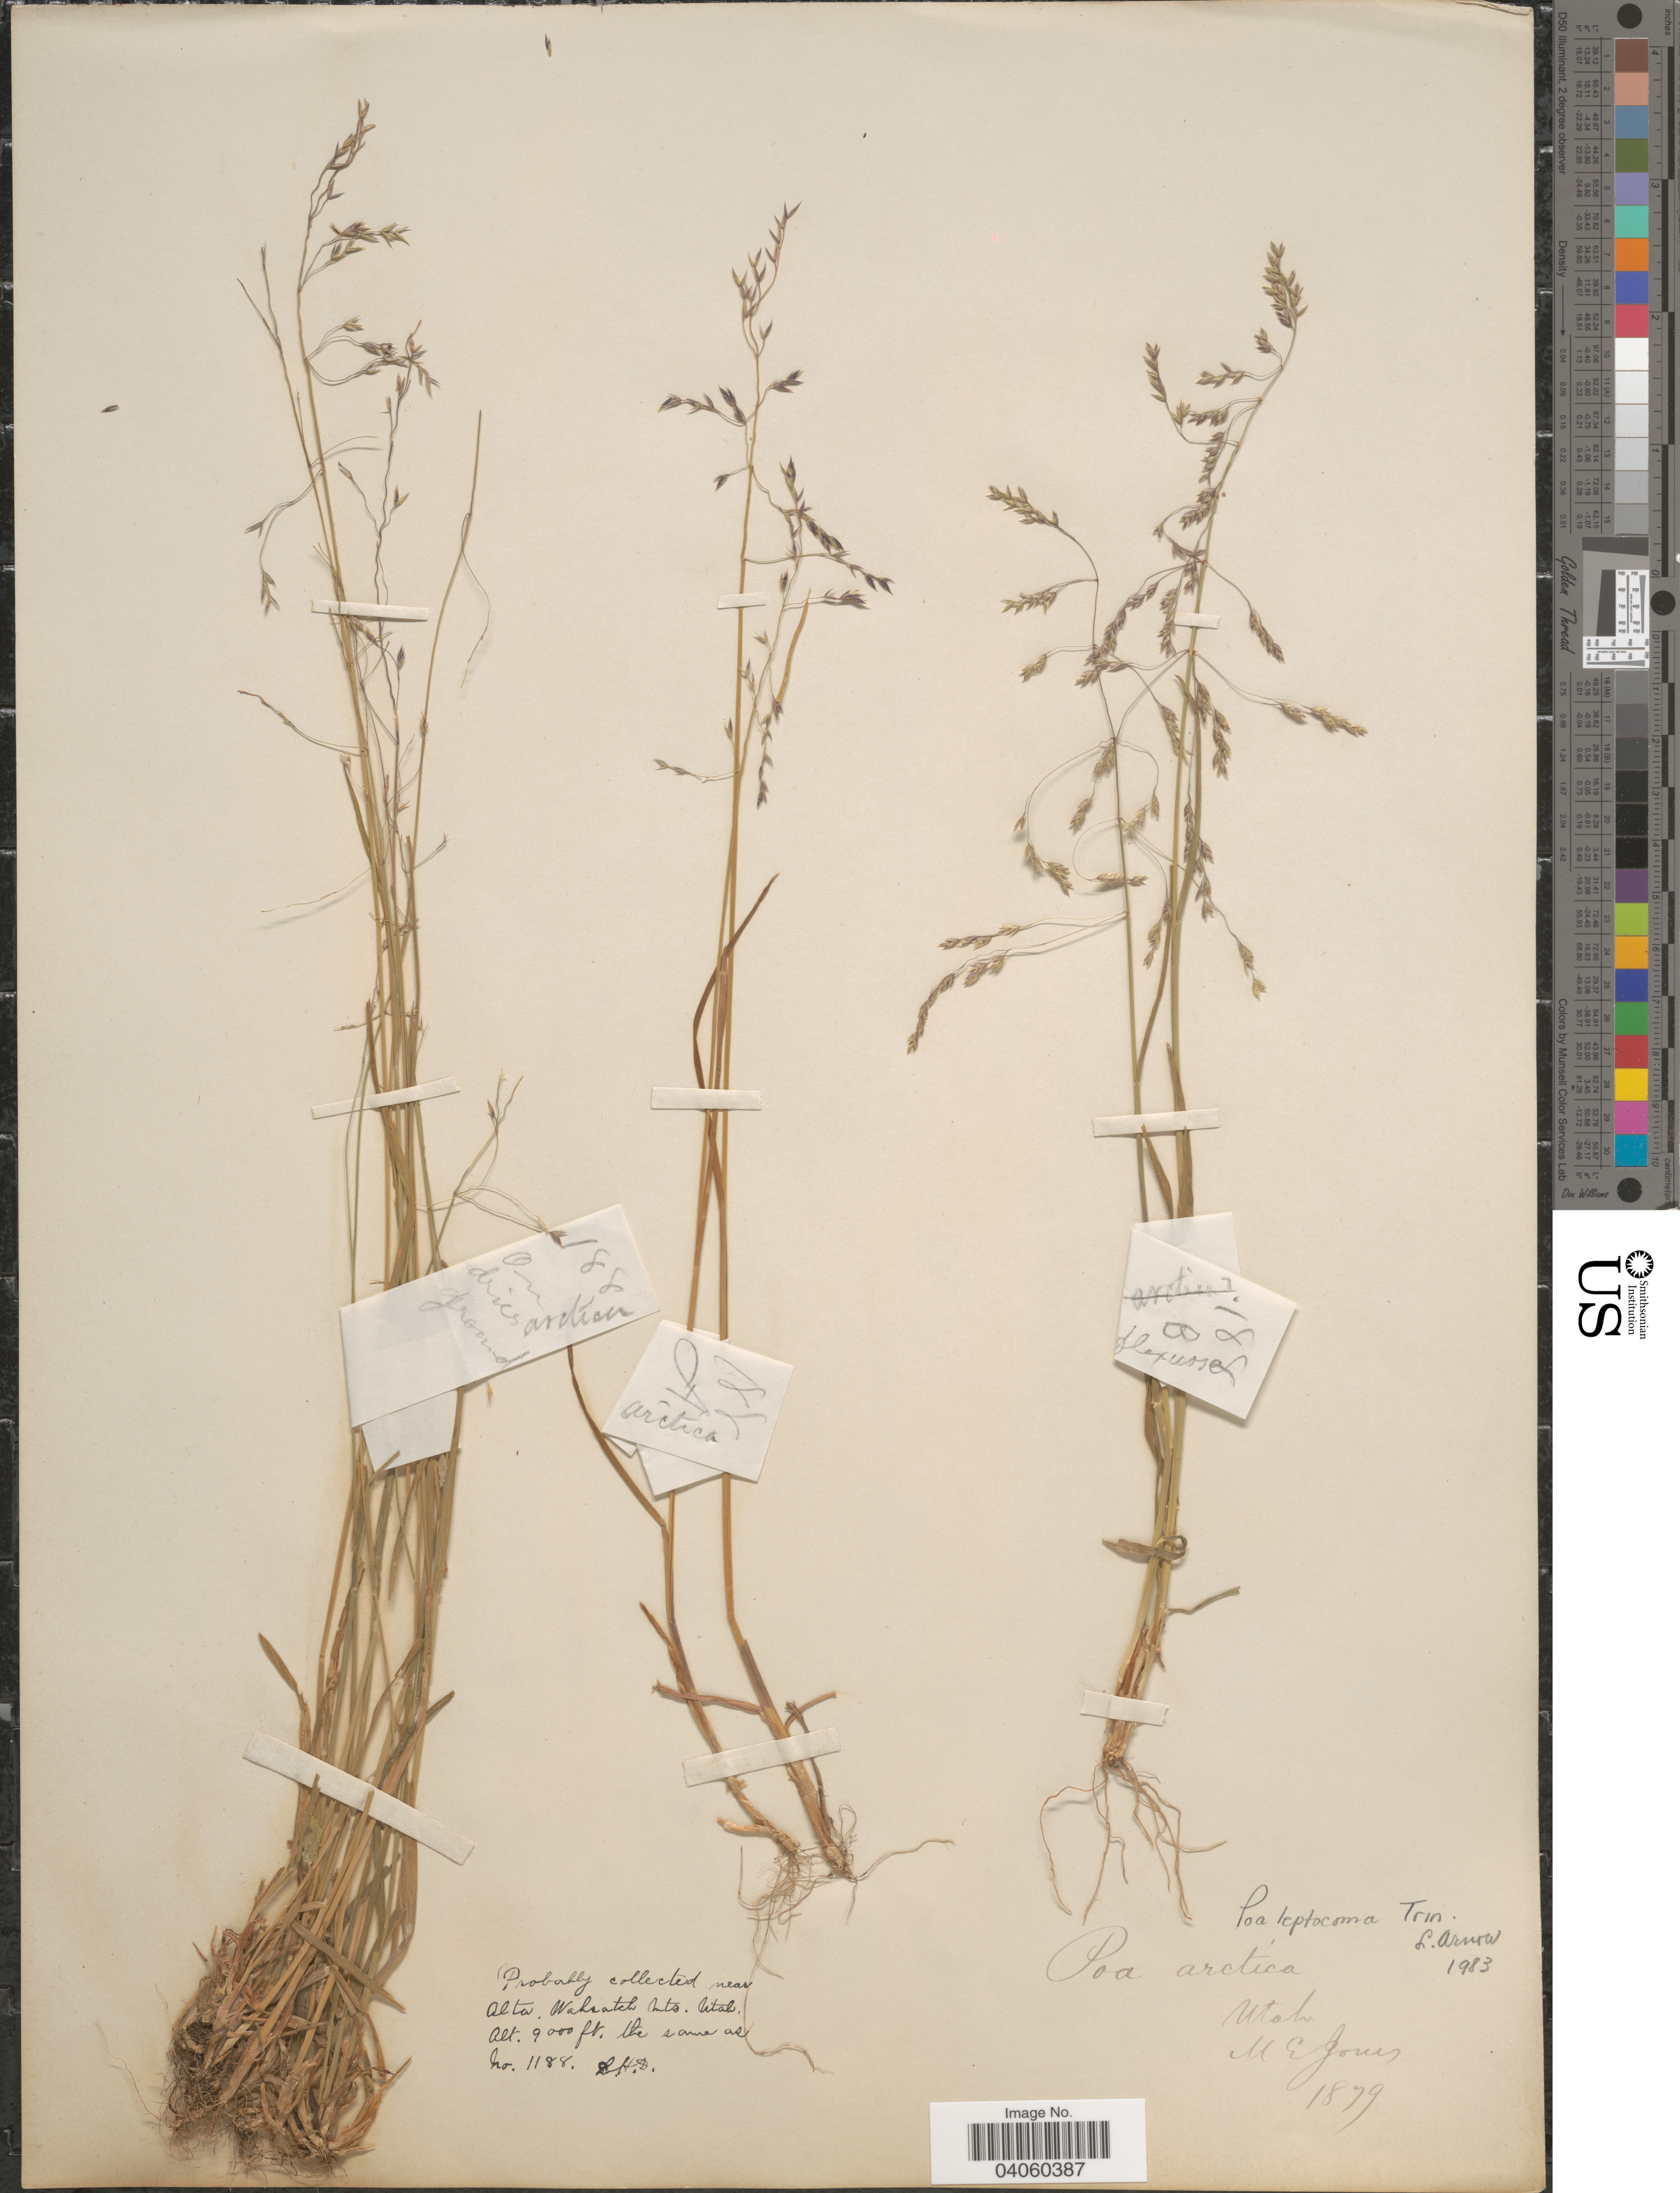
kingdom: Plantae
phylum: Tracheophyta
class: Liliopsida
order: Poales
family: Poaceae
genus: Poa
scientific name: Poa leptocoma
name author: Trin.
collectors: M. E. Jones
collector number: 1188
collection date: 1879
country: United States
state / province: Utah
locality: Near Alta. Wahsatch Mts.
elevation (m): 2743